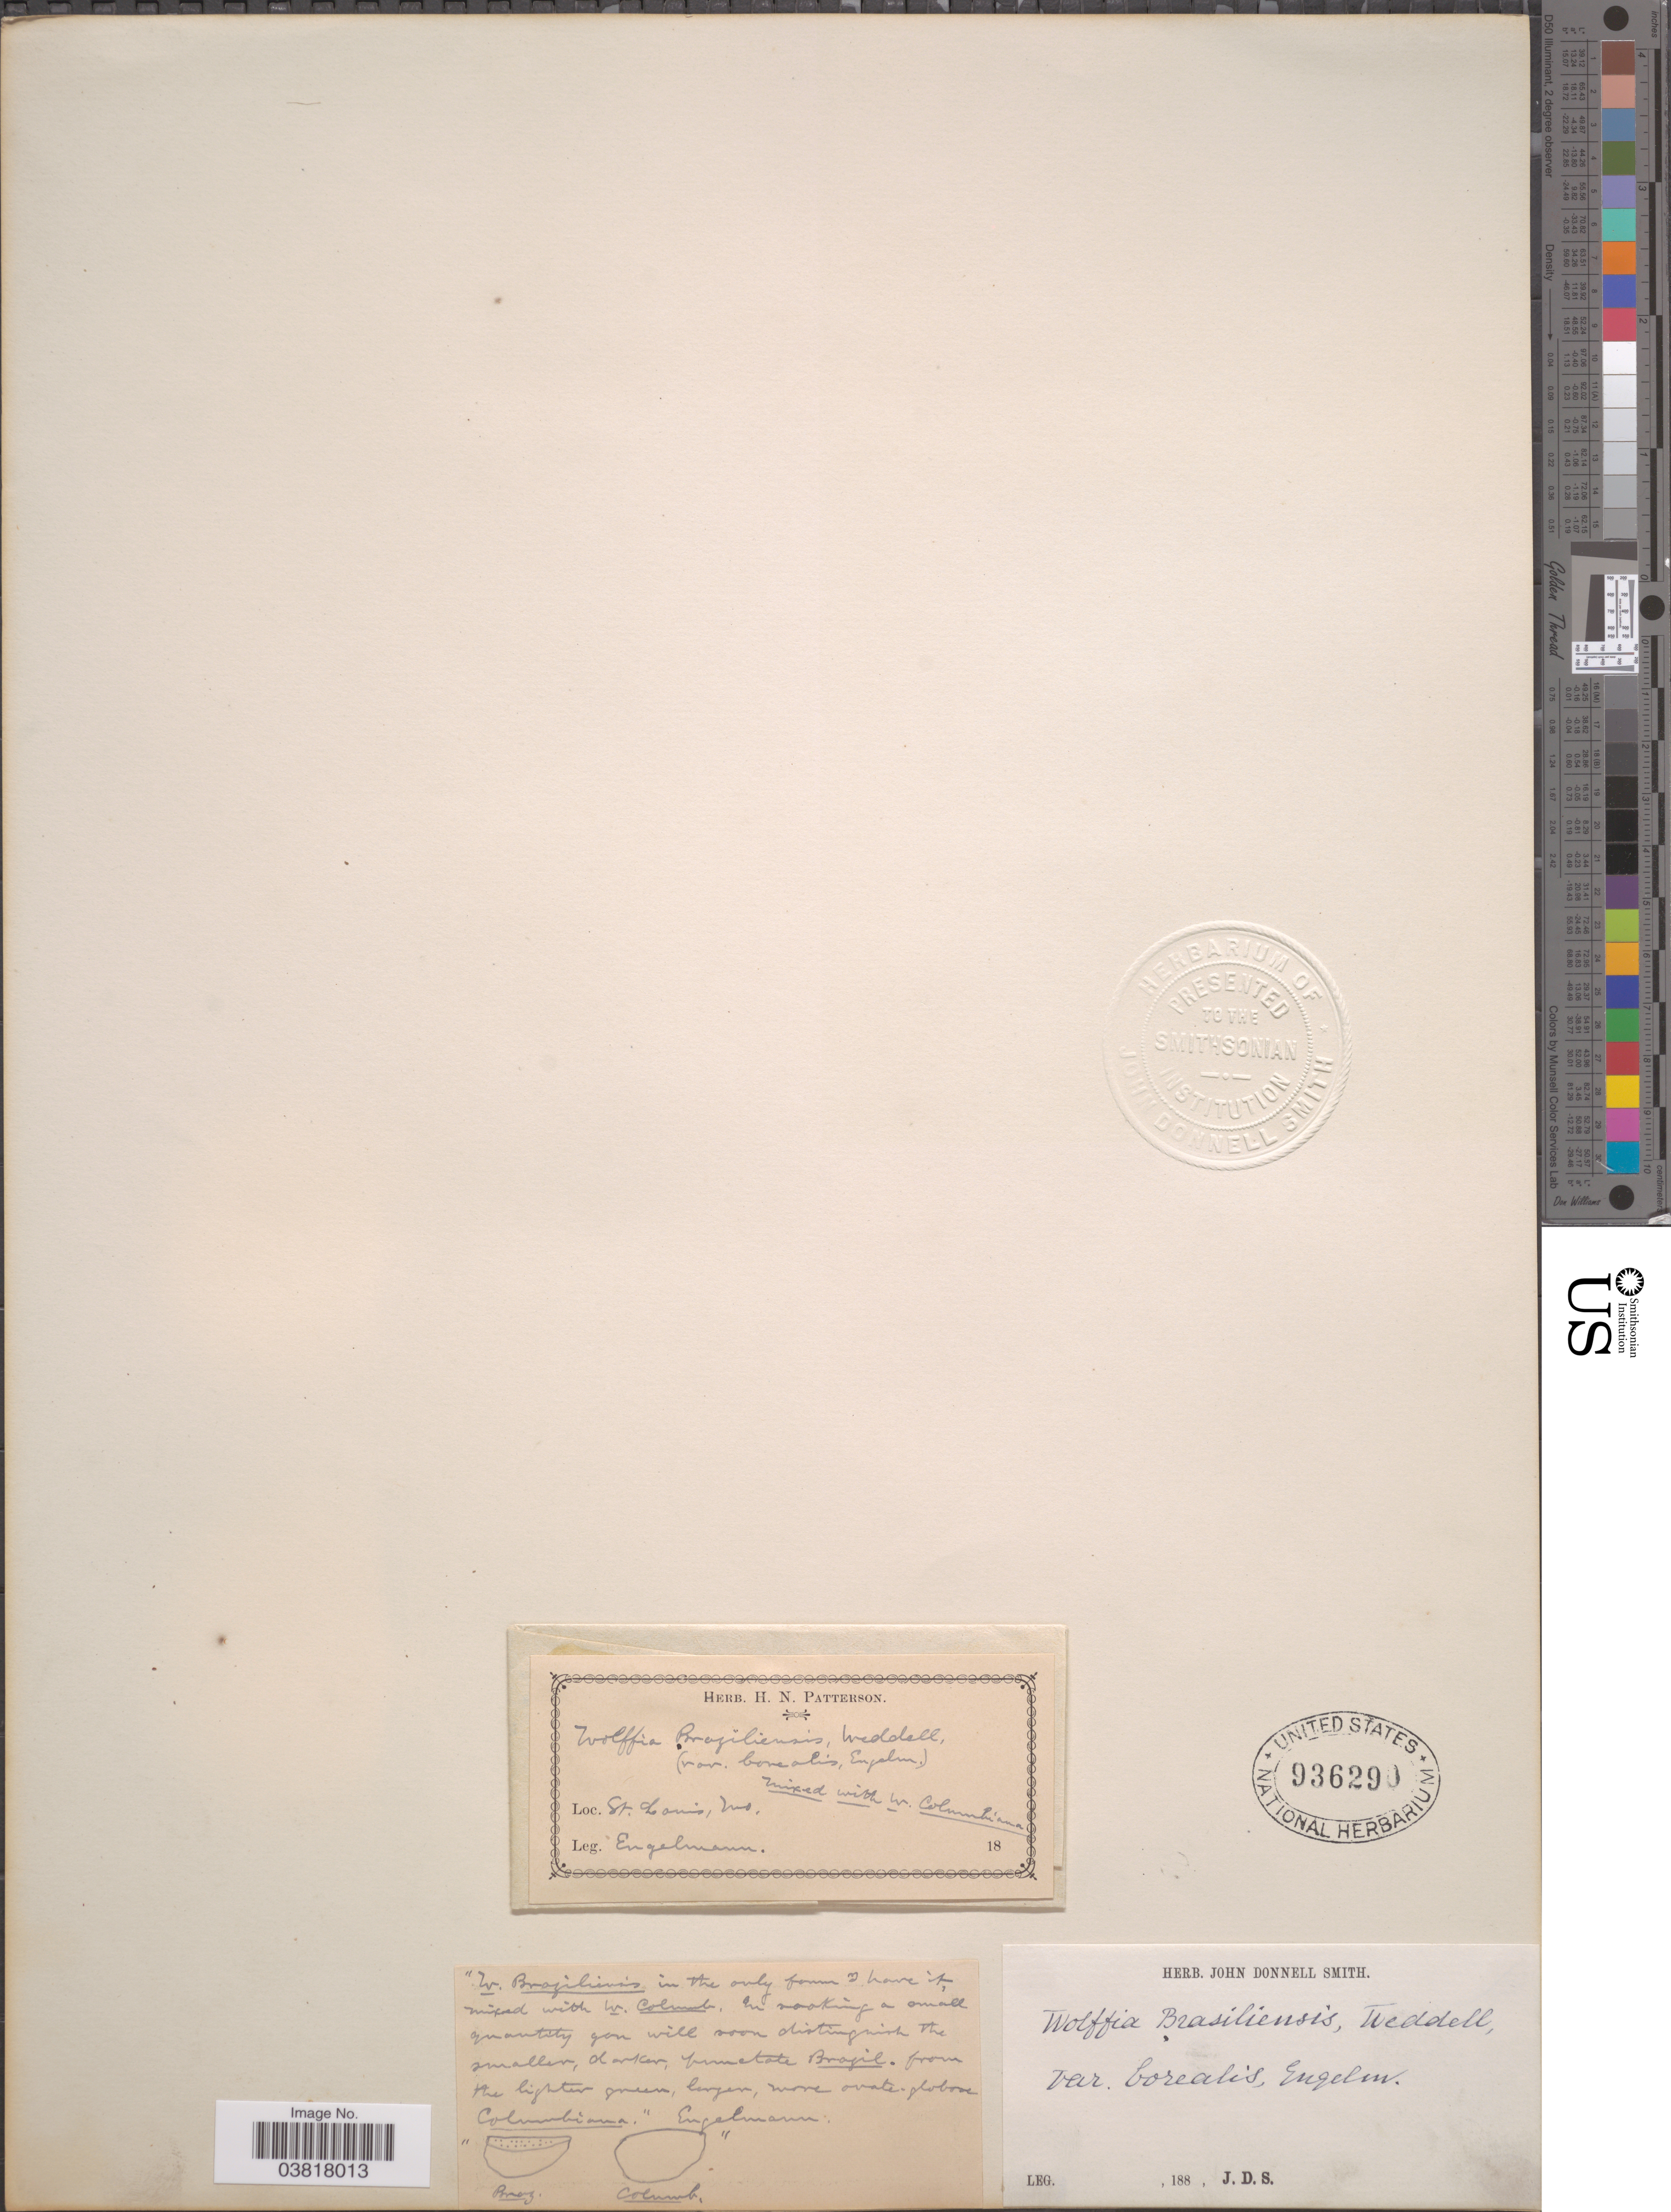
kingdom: Plantae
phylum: Tracheophyta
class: Liliopsida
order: Alismatales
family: Araceae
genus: Wolffia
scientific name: Wolffia brasiliensis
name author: Wedd.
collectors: -- Engelmann & J. Donnell Smith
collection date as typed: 18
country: United States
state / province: Missouri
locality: St. Louis.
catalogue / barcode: US 936290